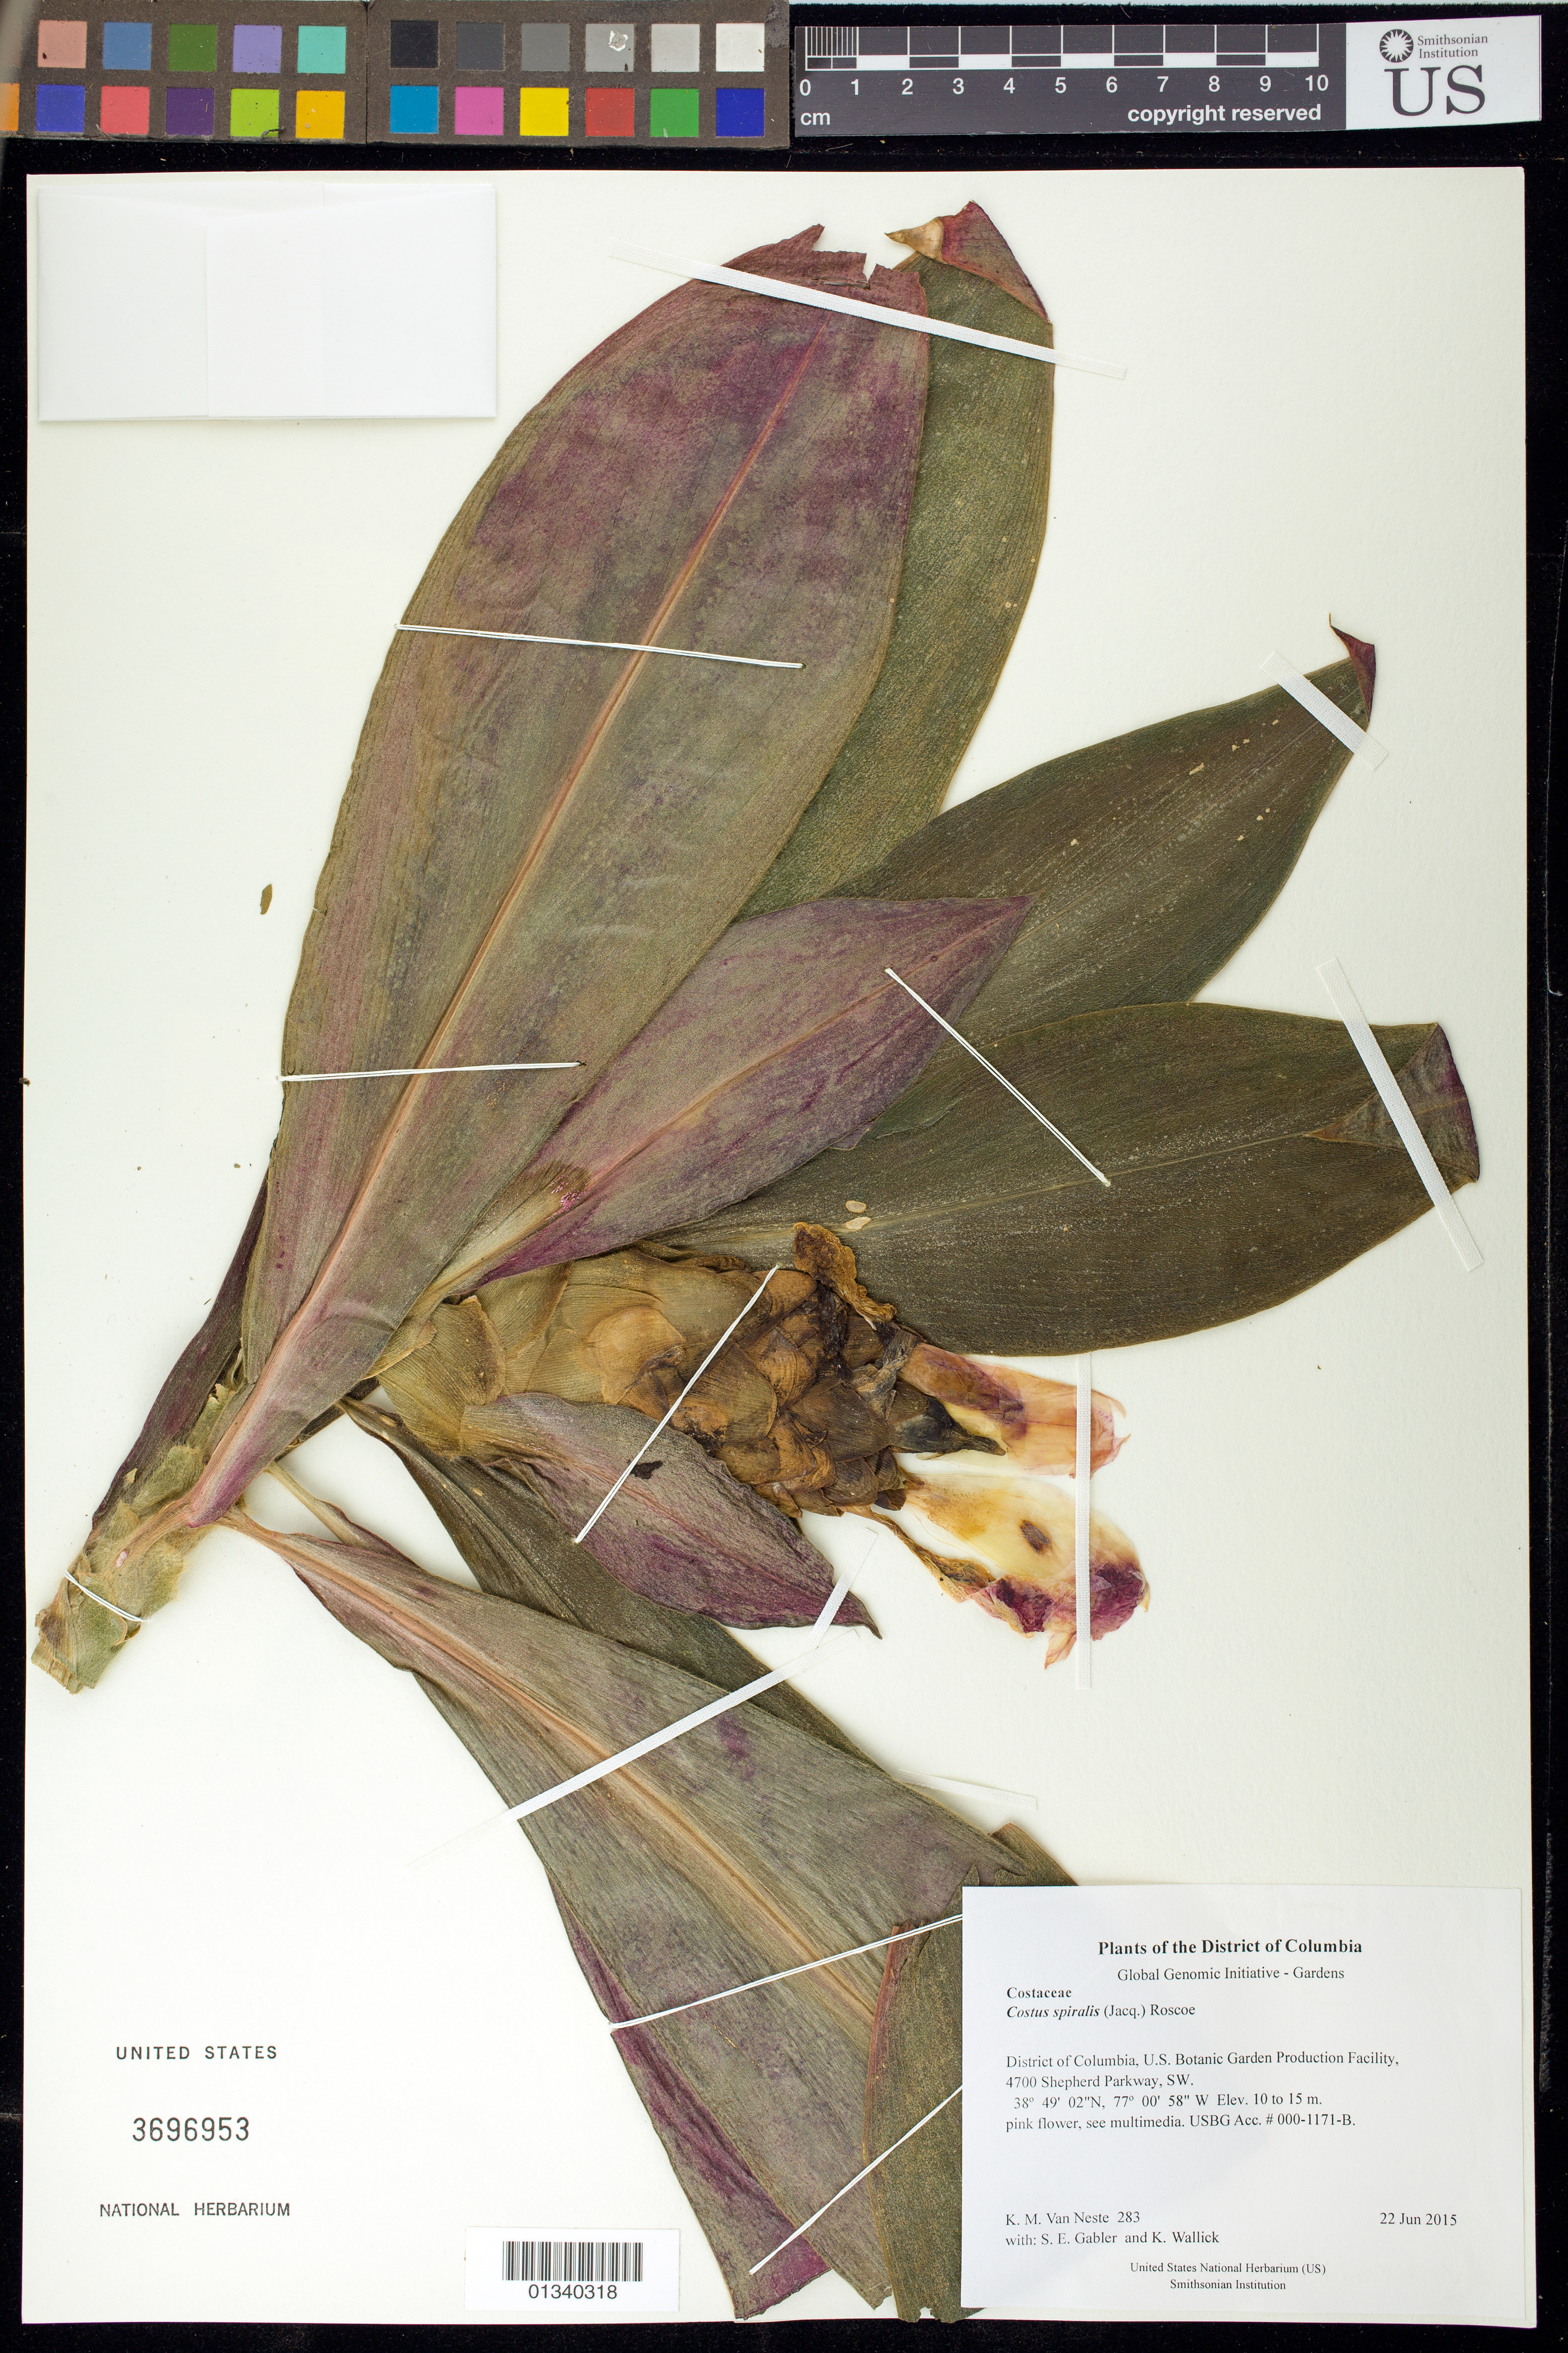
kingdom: Plantae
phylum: Tracheophyta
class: Liliopsida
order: Zingiberales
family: Costaceae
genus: Costus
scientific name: Costus spiralis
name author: (Jacq.) Roscoe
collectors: K. M. Van Neste, S. E. Gabler & K. Wallick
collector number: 283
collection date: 2015-06-22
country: United States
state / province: District of Columbia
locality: U.S. Botanic Garden Production Facility, 4700 Shepherd Parkway, SW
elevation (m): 10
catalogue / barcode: US 3696953